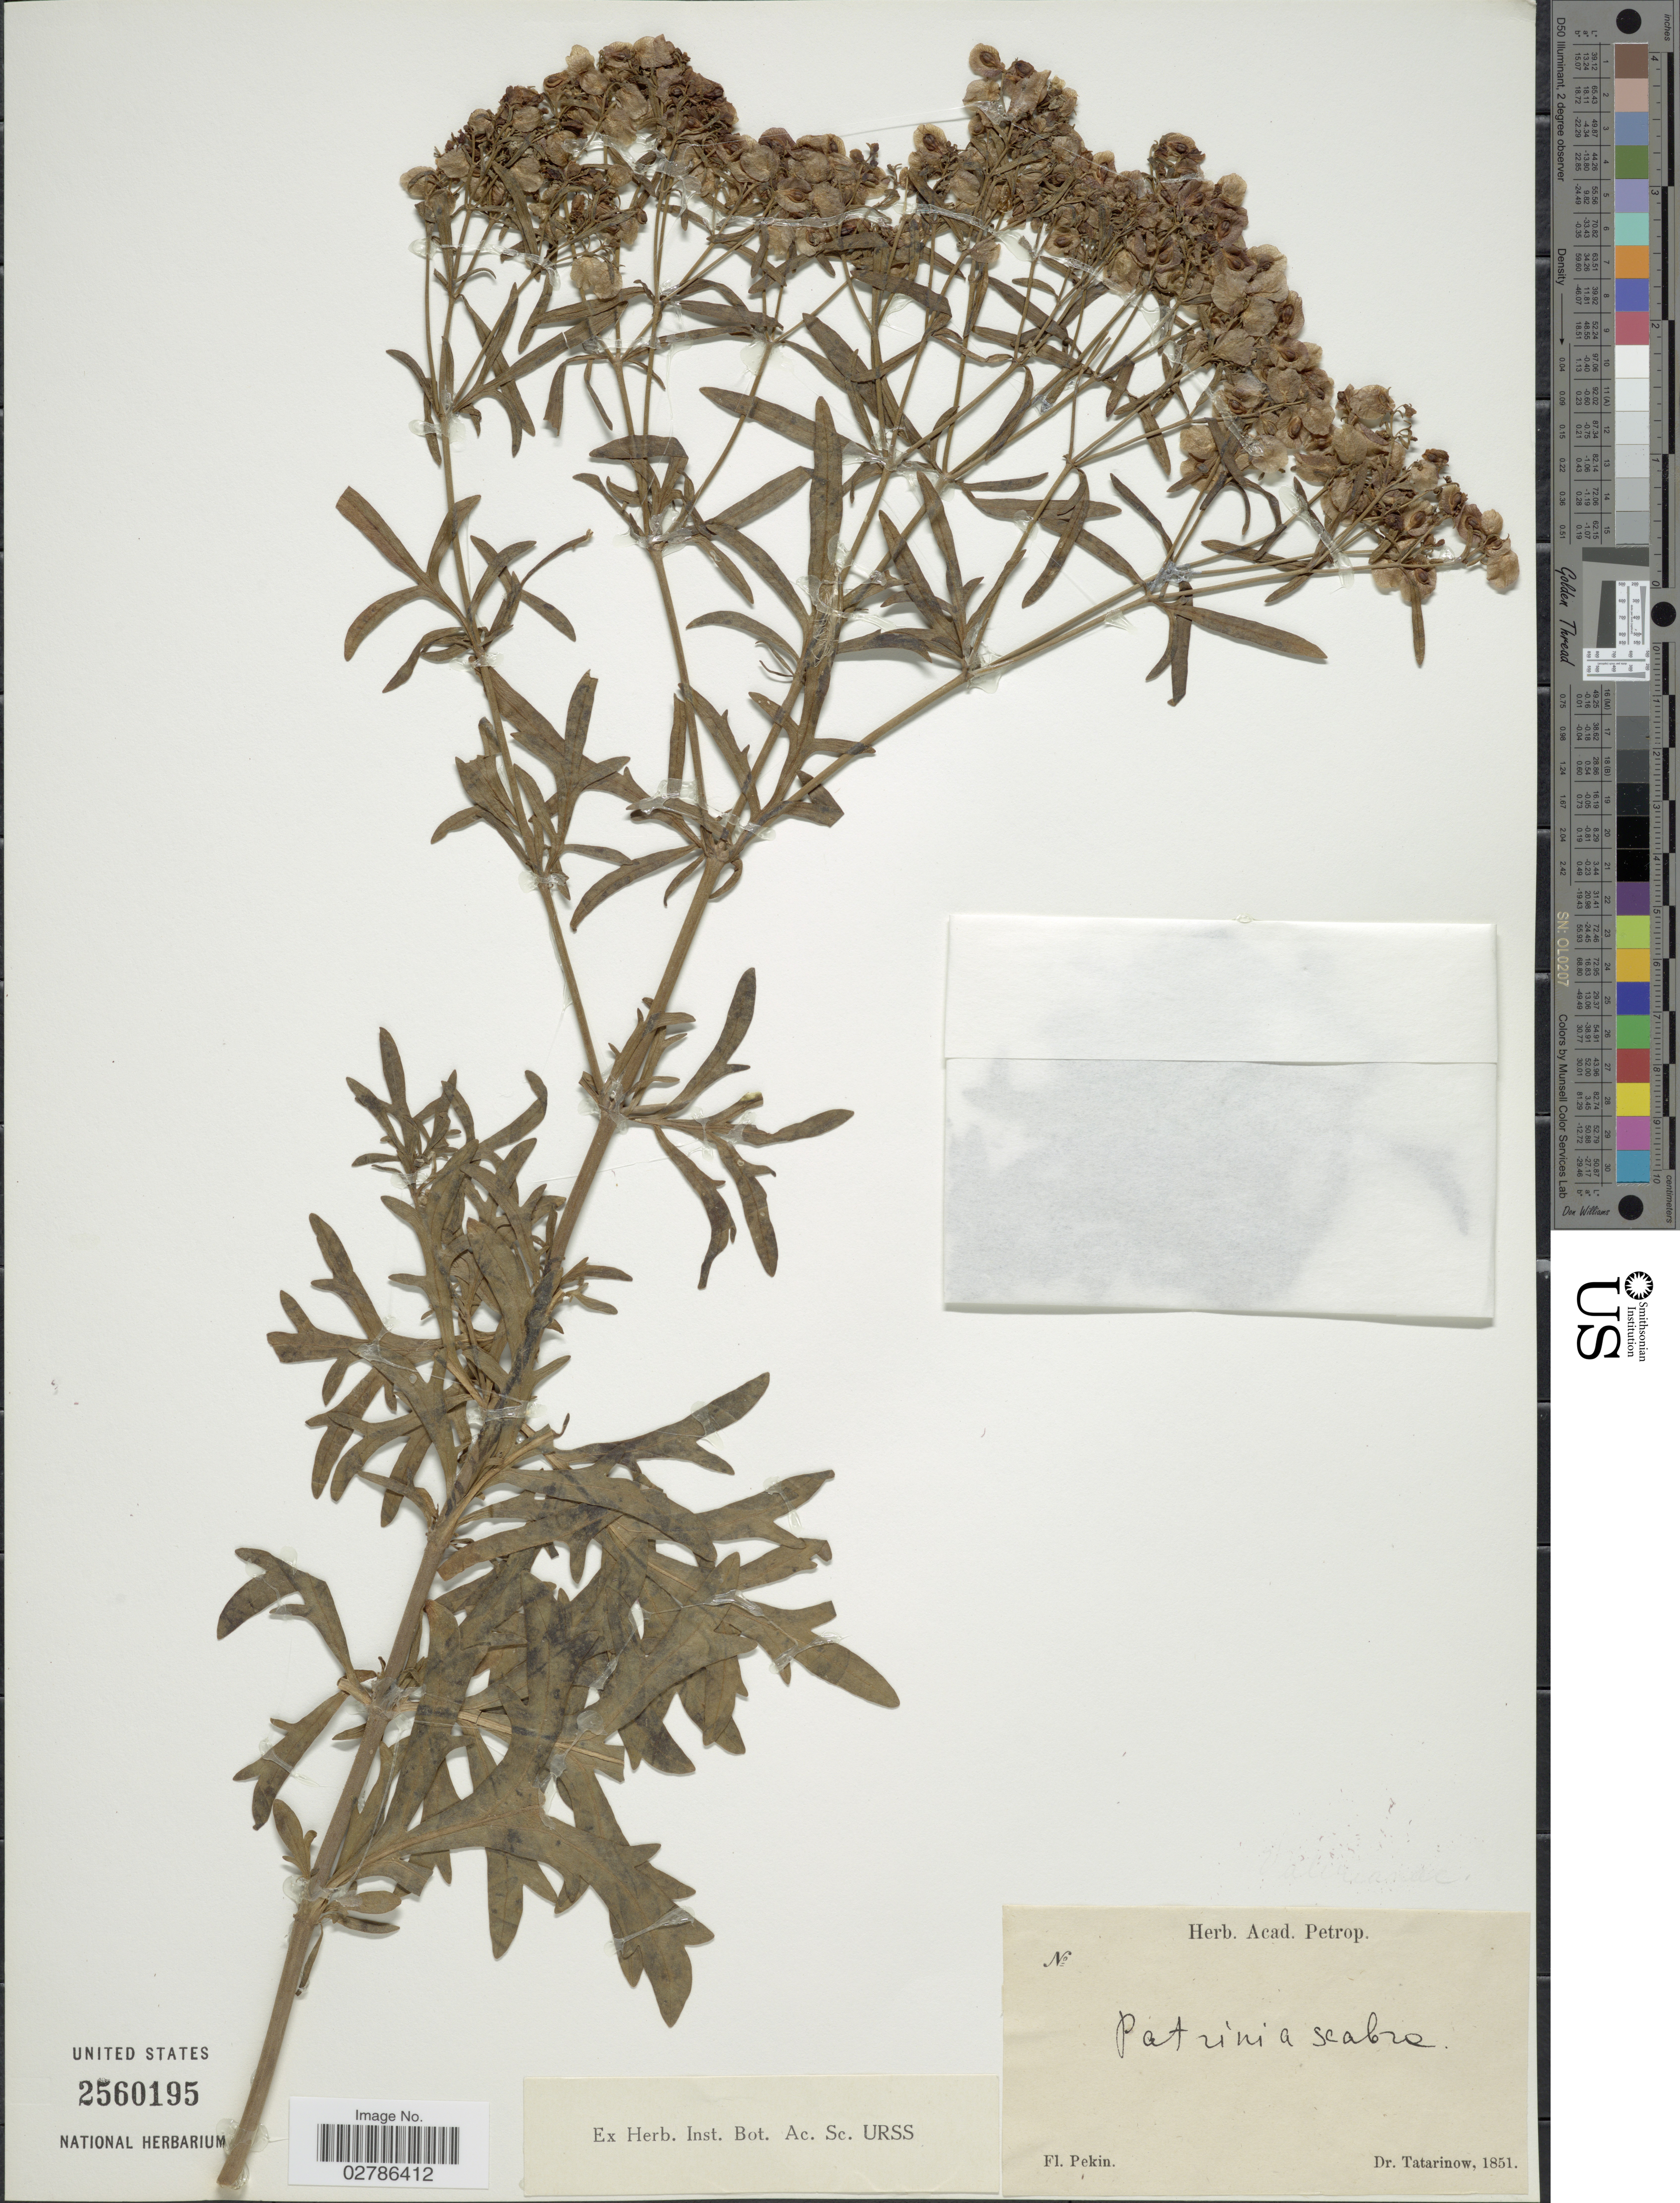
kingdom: Plantae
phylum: Tracheophyta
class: Magnoliopsida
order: Dipsacales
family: Caprifoliaceae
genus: Patrinia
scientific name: Patrinia scabra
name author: Bunge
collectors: -. Tatarinow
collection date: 1851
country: China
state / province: Beijing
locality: Fl. Pekin.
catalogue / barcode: US 2560195